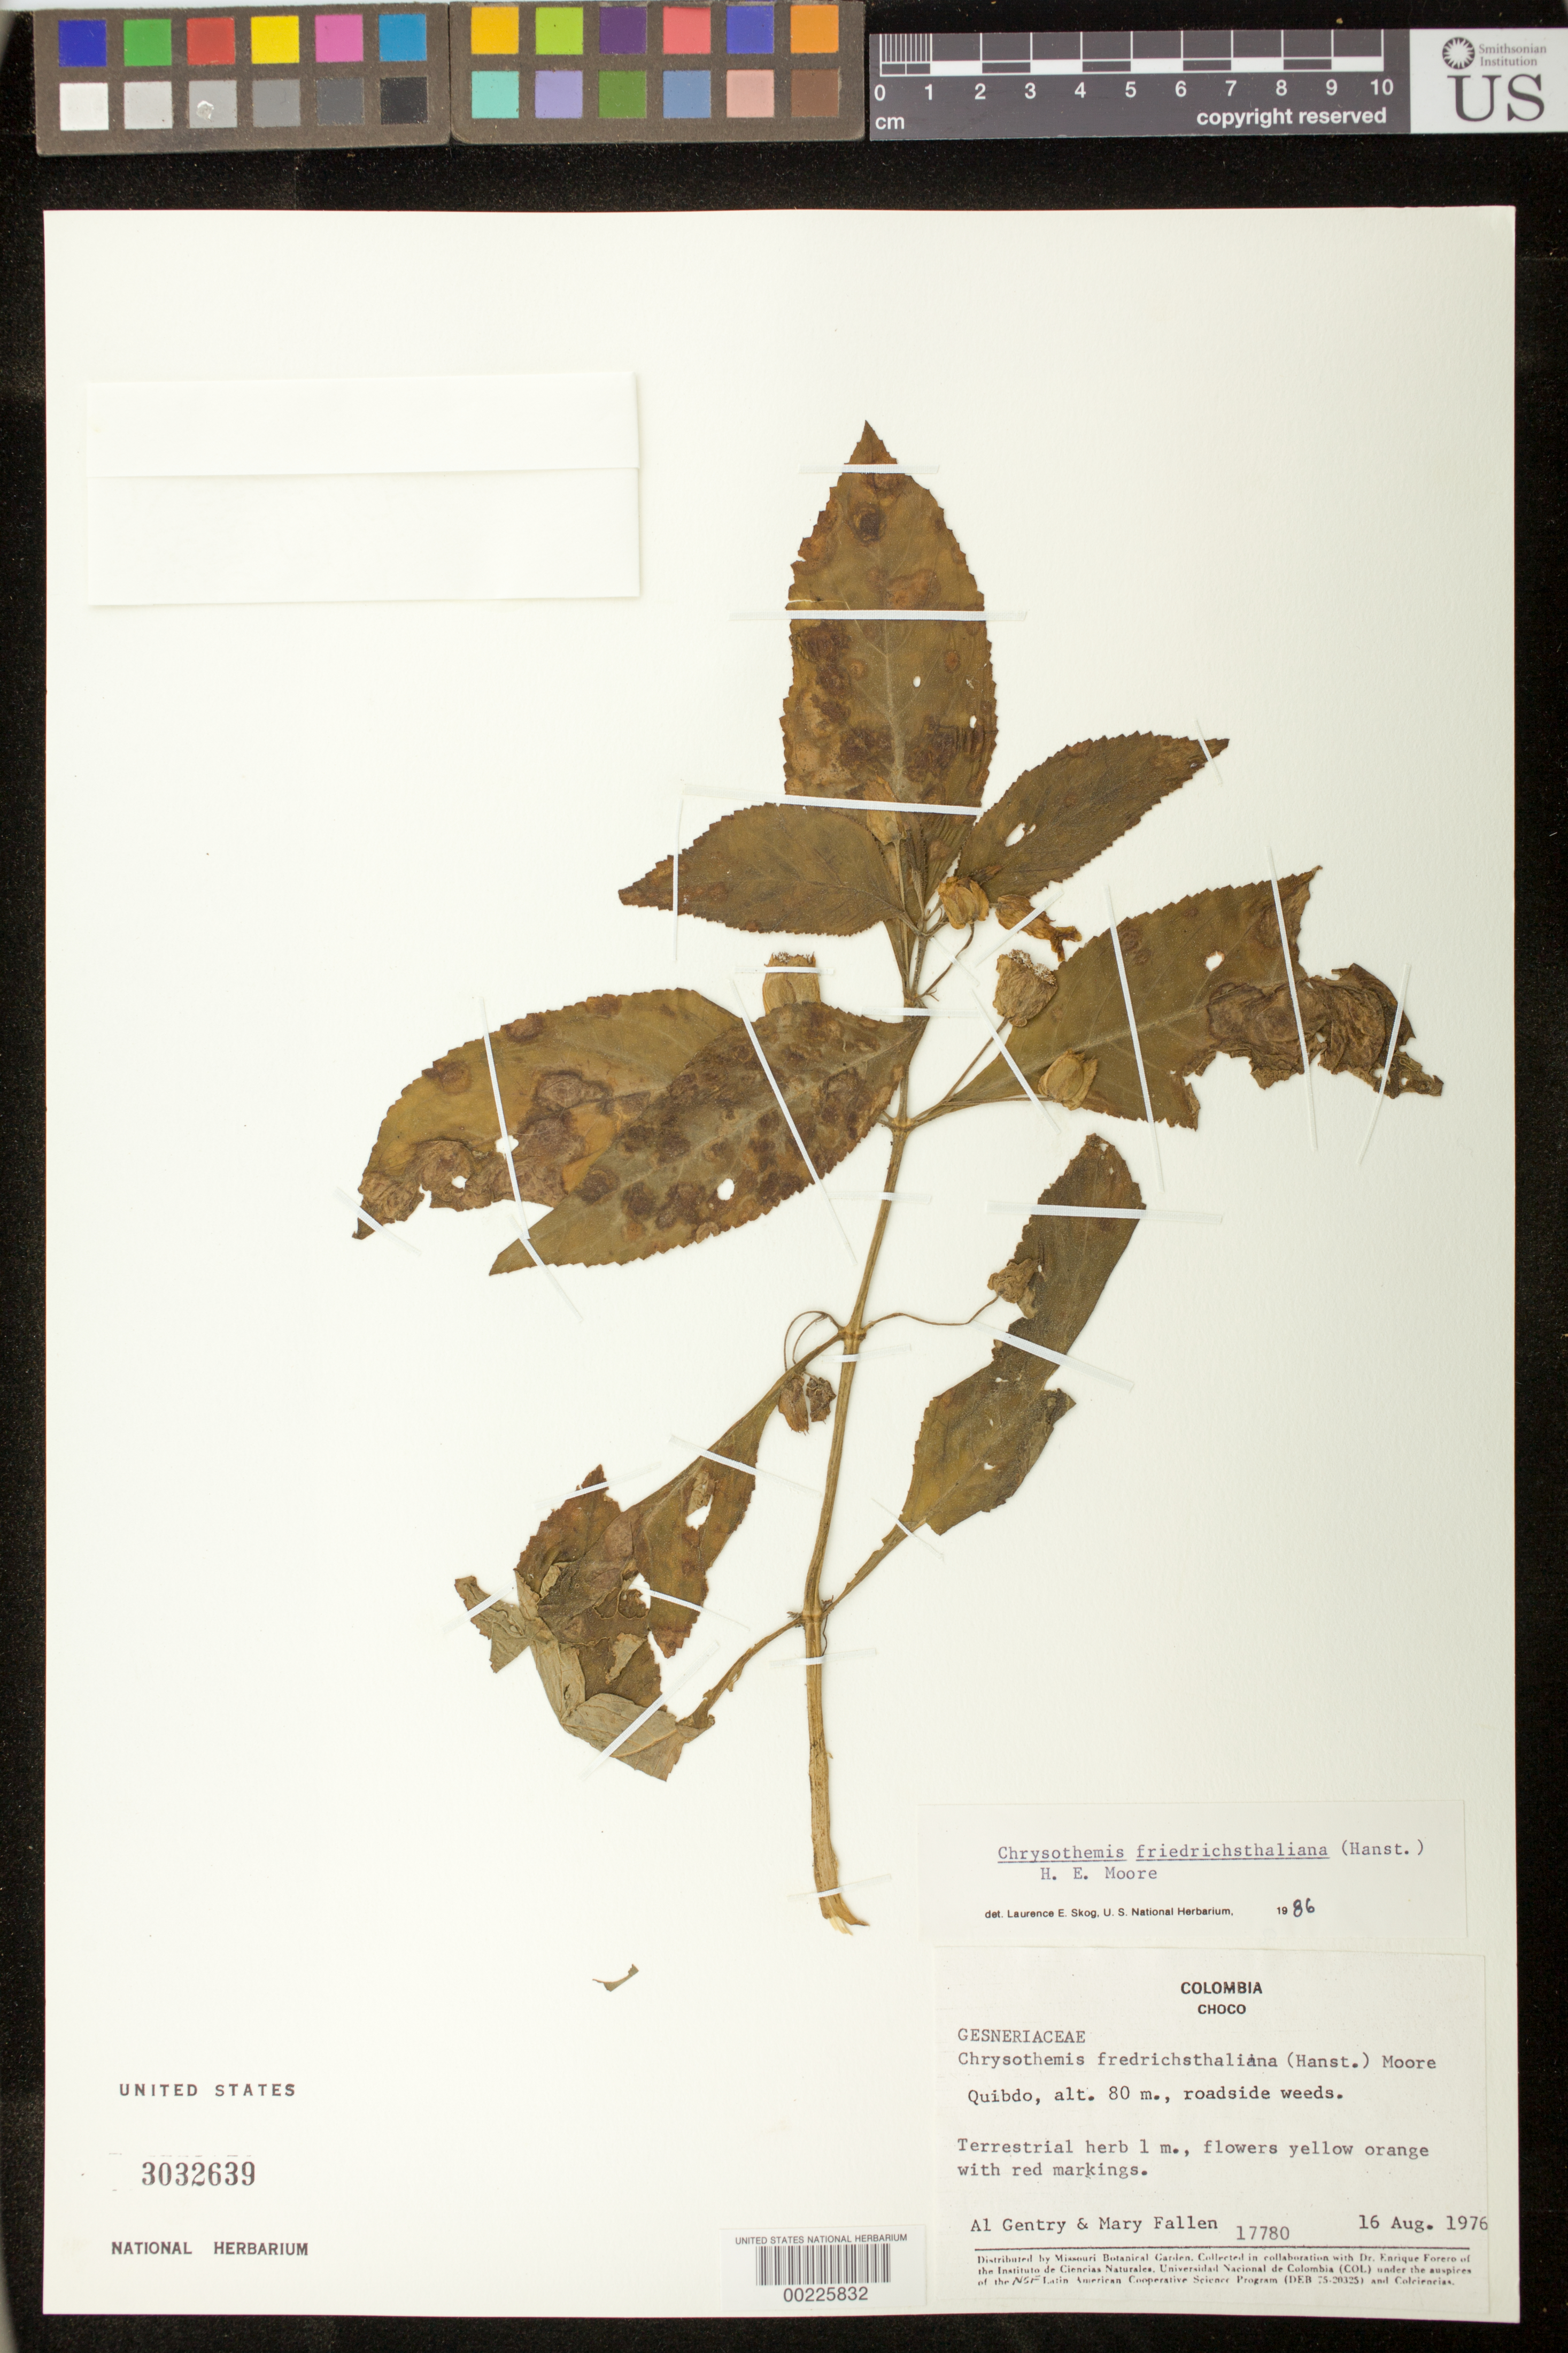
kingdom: Plantae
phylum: Tracheophyta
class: Magnoliopsida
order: Lamiales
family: Gesneriaceae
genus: Chrysothemis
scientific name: Chrysothemis friedrichsthaliana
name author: (Hanst.) H.E. Moore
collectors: A. H. Gentry & M. Fallen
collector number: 17780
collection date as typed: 16 Aug 1976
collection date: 1976-08-16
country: Colombia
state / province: Chocó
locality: Quibdo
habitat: Roadside weeds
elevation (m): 80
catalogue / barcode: US 3032639